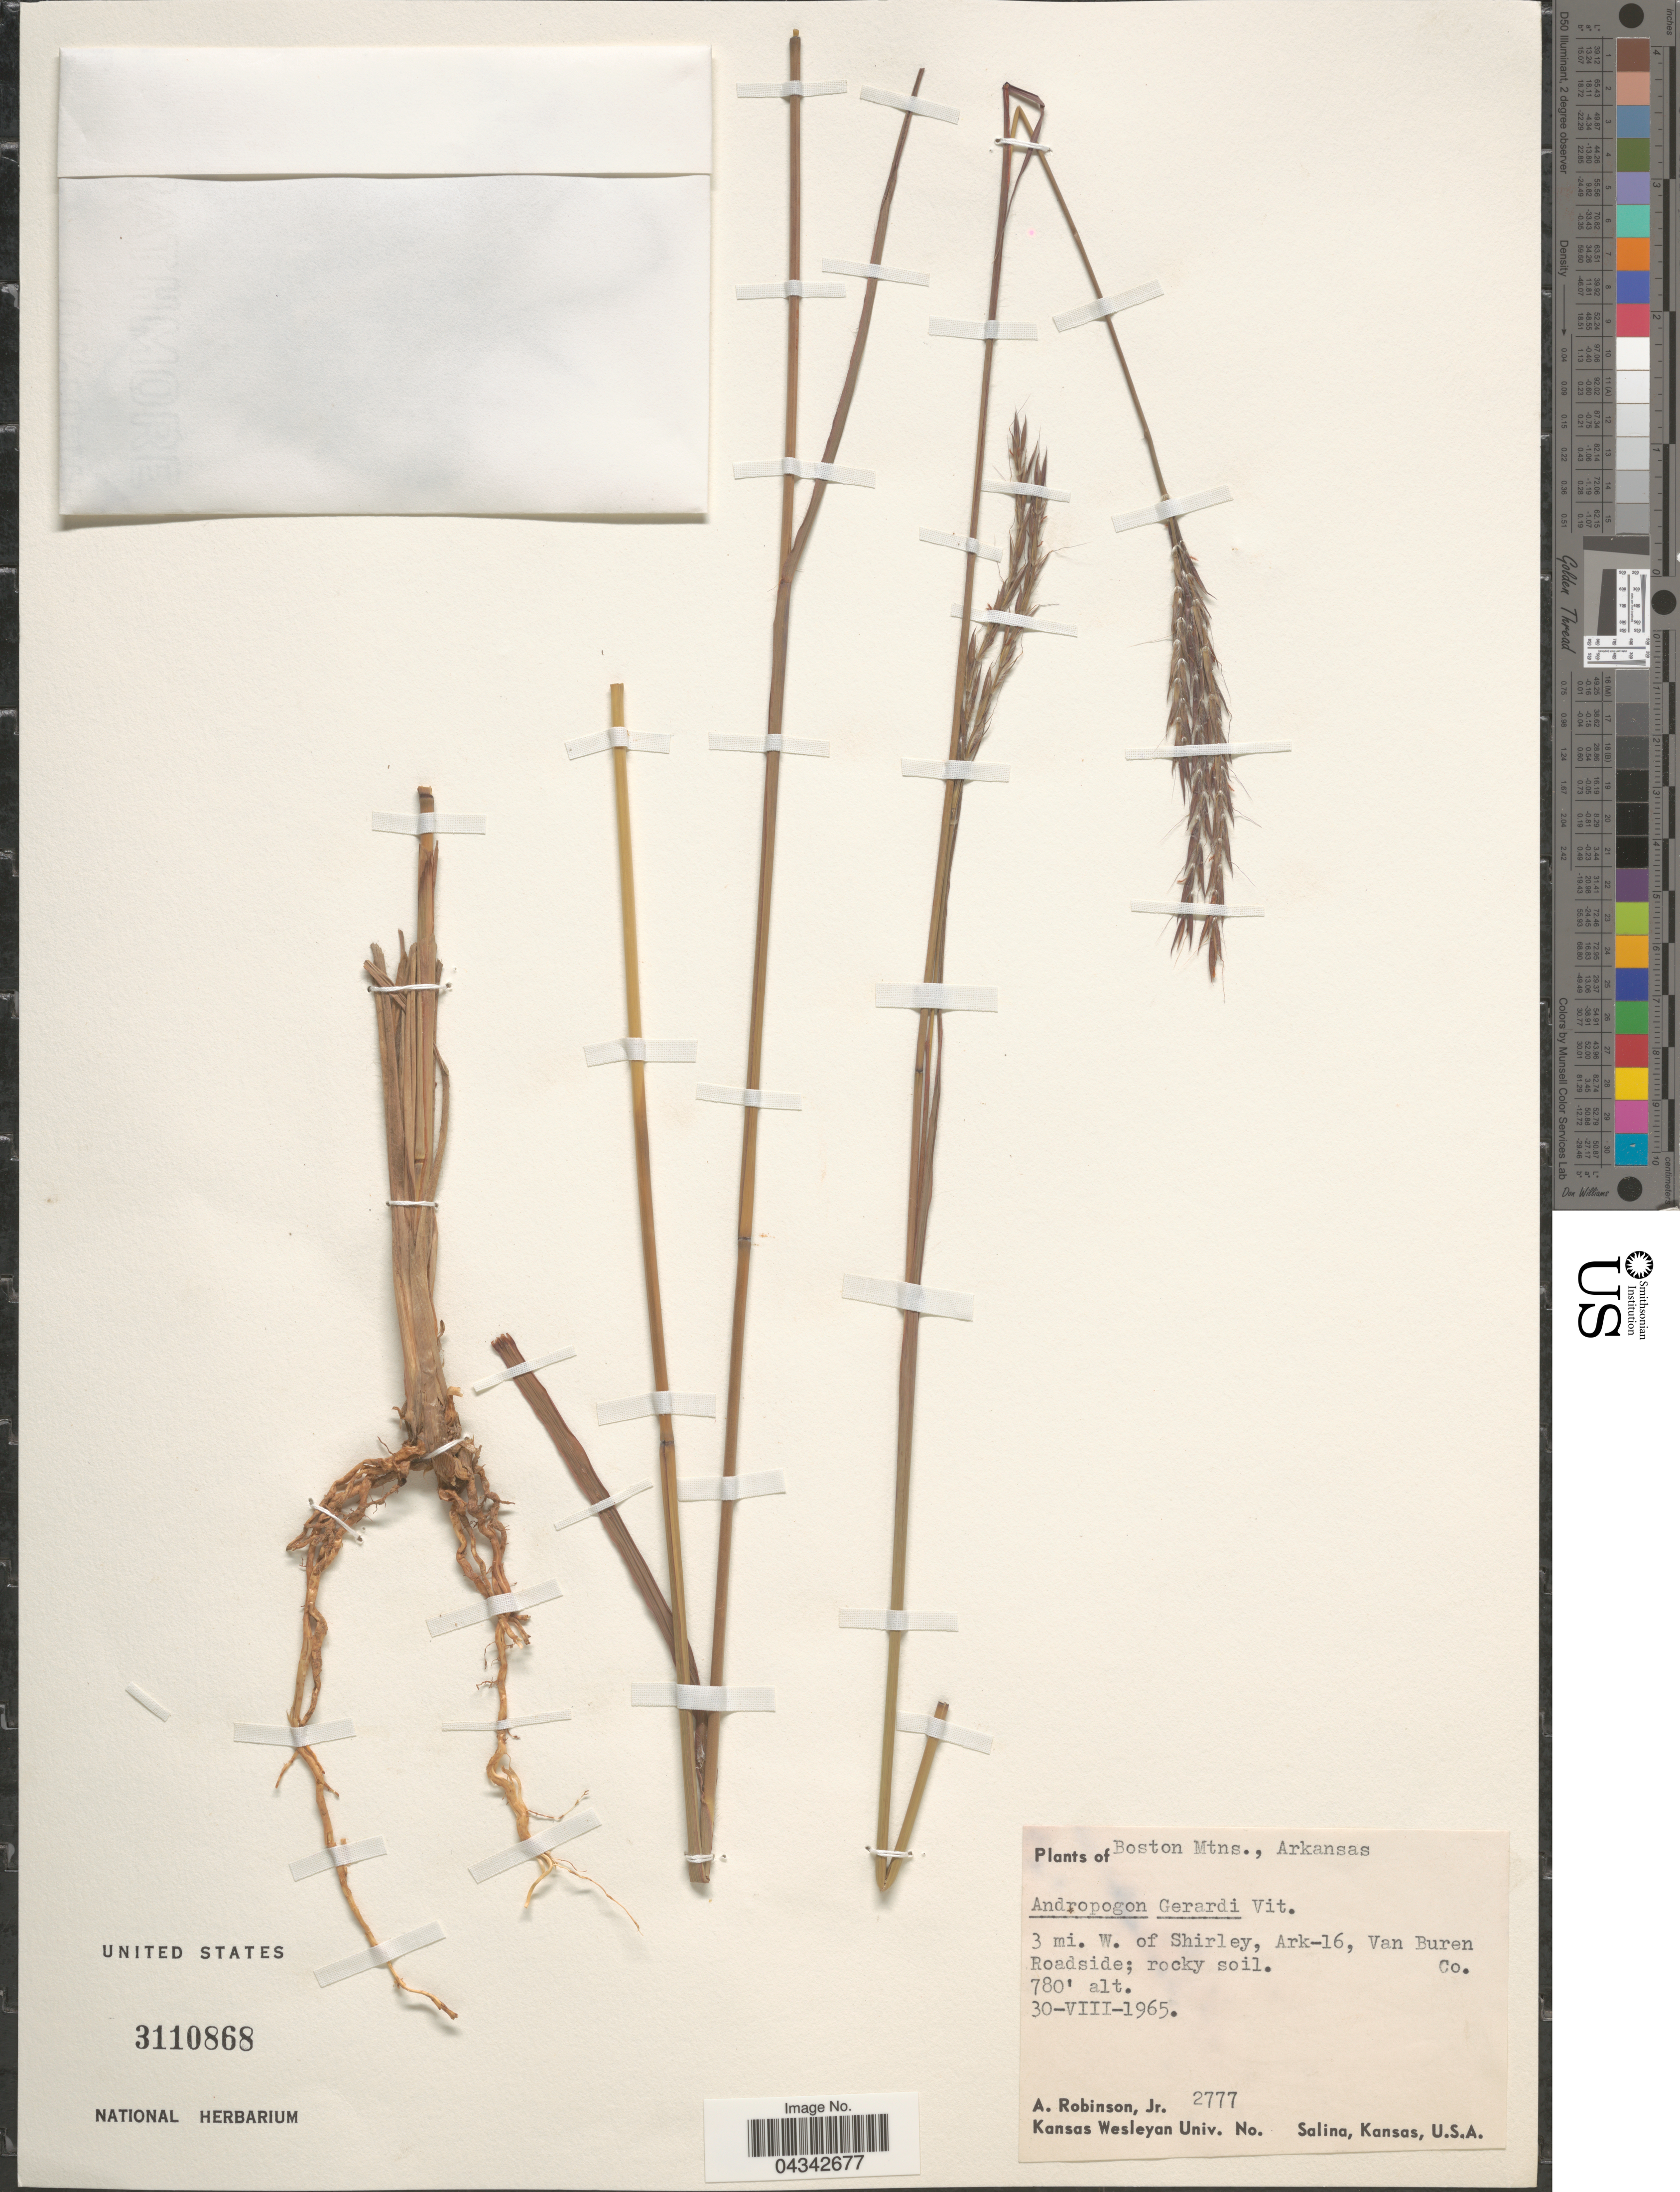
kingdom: Plantae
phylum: Tracheophyta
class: Liliopsida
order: Poales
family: Poaceae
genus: Andropogon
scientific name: Andropogon gerardii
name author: Vitman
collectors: A. Robinson Jr.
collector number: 2777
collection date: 1965-08-30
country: United States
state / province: Arkansas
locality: Boston Mtns. 3 mi. W. of Shirley, Ark-16, Van Buren Co.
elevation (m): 238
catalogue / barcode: US 3110868